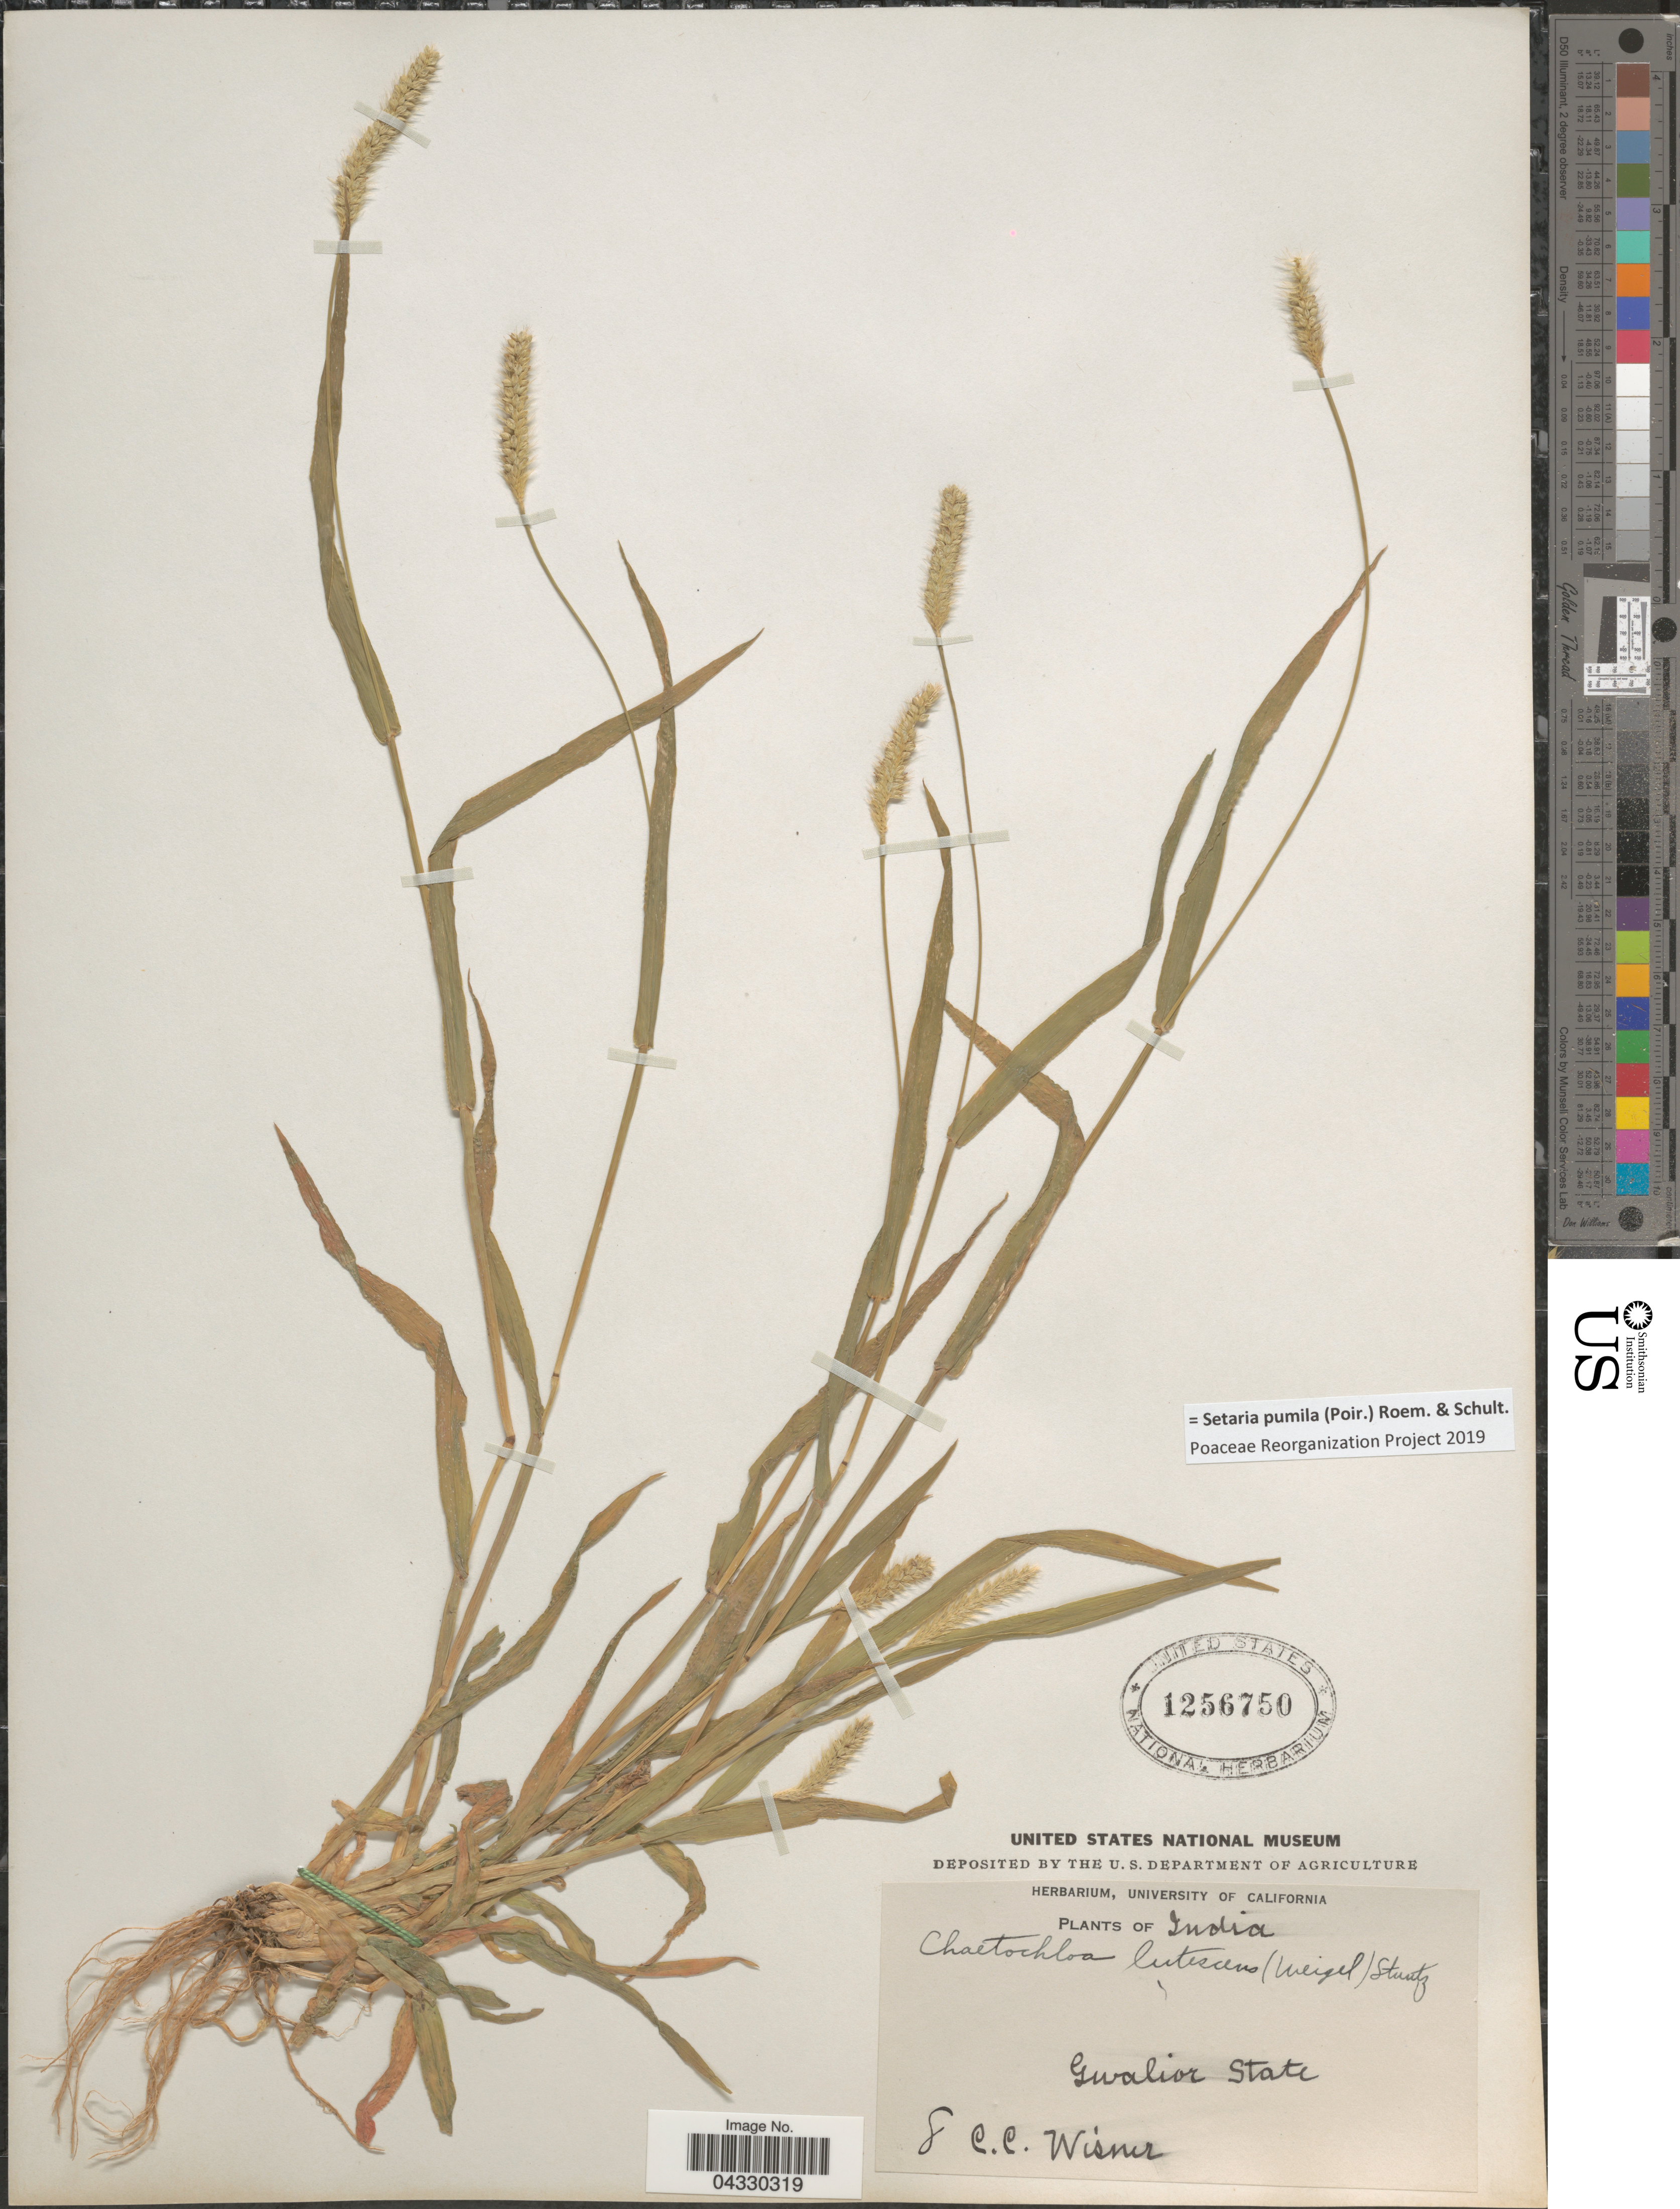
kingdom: Plantae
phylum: Tracheophyta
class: Liliopsida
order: Poales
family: Poaceae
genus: Setaria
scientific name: Setaria pumila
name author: (Poir.) Roem. & Schult.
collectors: C. Wisner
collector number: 8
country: India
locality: Gwalior State.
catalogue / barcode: US 1256750